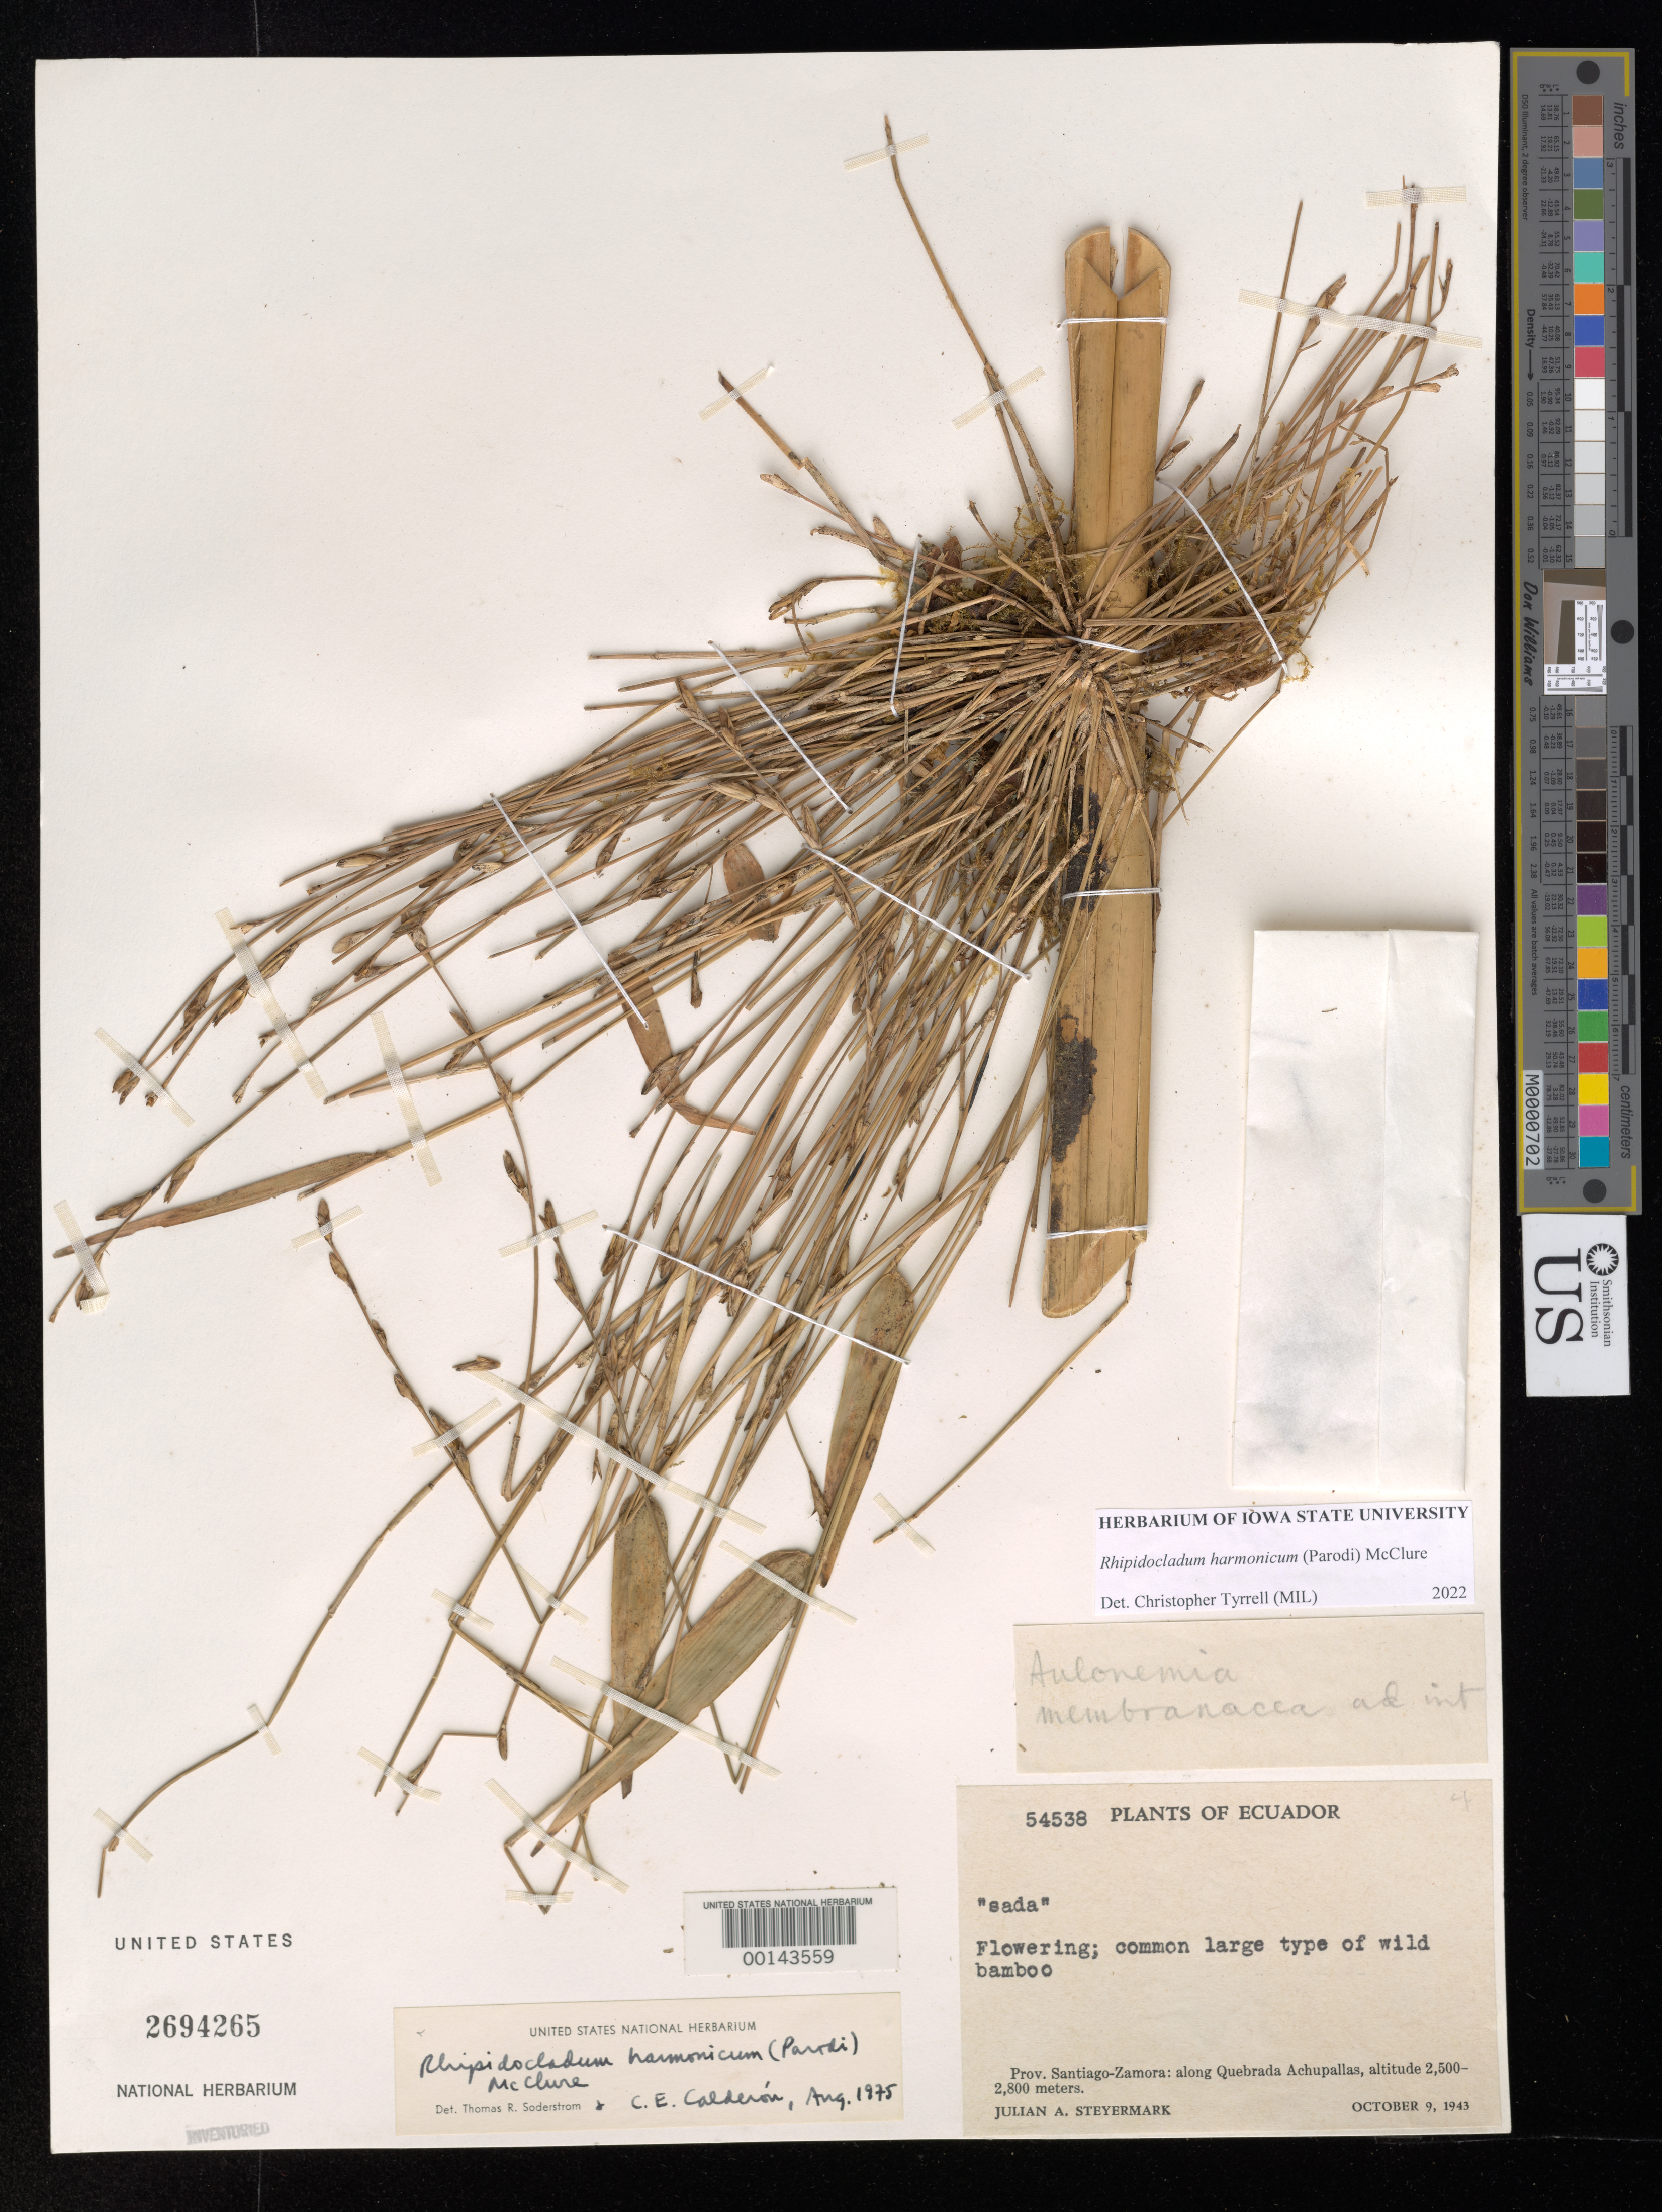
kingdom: Plantae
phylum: Tracheophyta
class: Liliopsida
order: Poales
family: Poaceae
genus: Rhipidocladum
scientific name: Rhipidocladum harmonicum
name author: (Parodi) McClure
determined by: Tyrrell, Christopher D., (MIL), Milwaukee Public Museum (UNITED STATES)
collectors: J. Steyermark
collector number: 54538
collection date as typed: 09 Oct 1943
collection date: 1943-10-09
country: Ecuador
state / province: Morona-Santiago / Zamora-Chinchipe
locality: Quebrada achupallas; Prov. Santiago-Zamora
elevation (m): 2500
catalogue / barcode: US 2694265